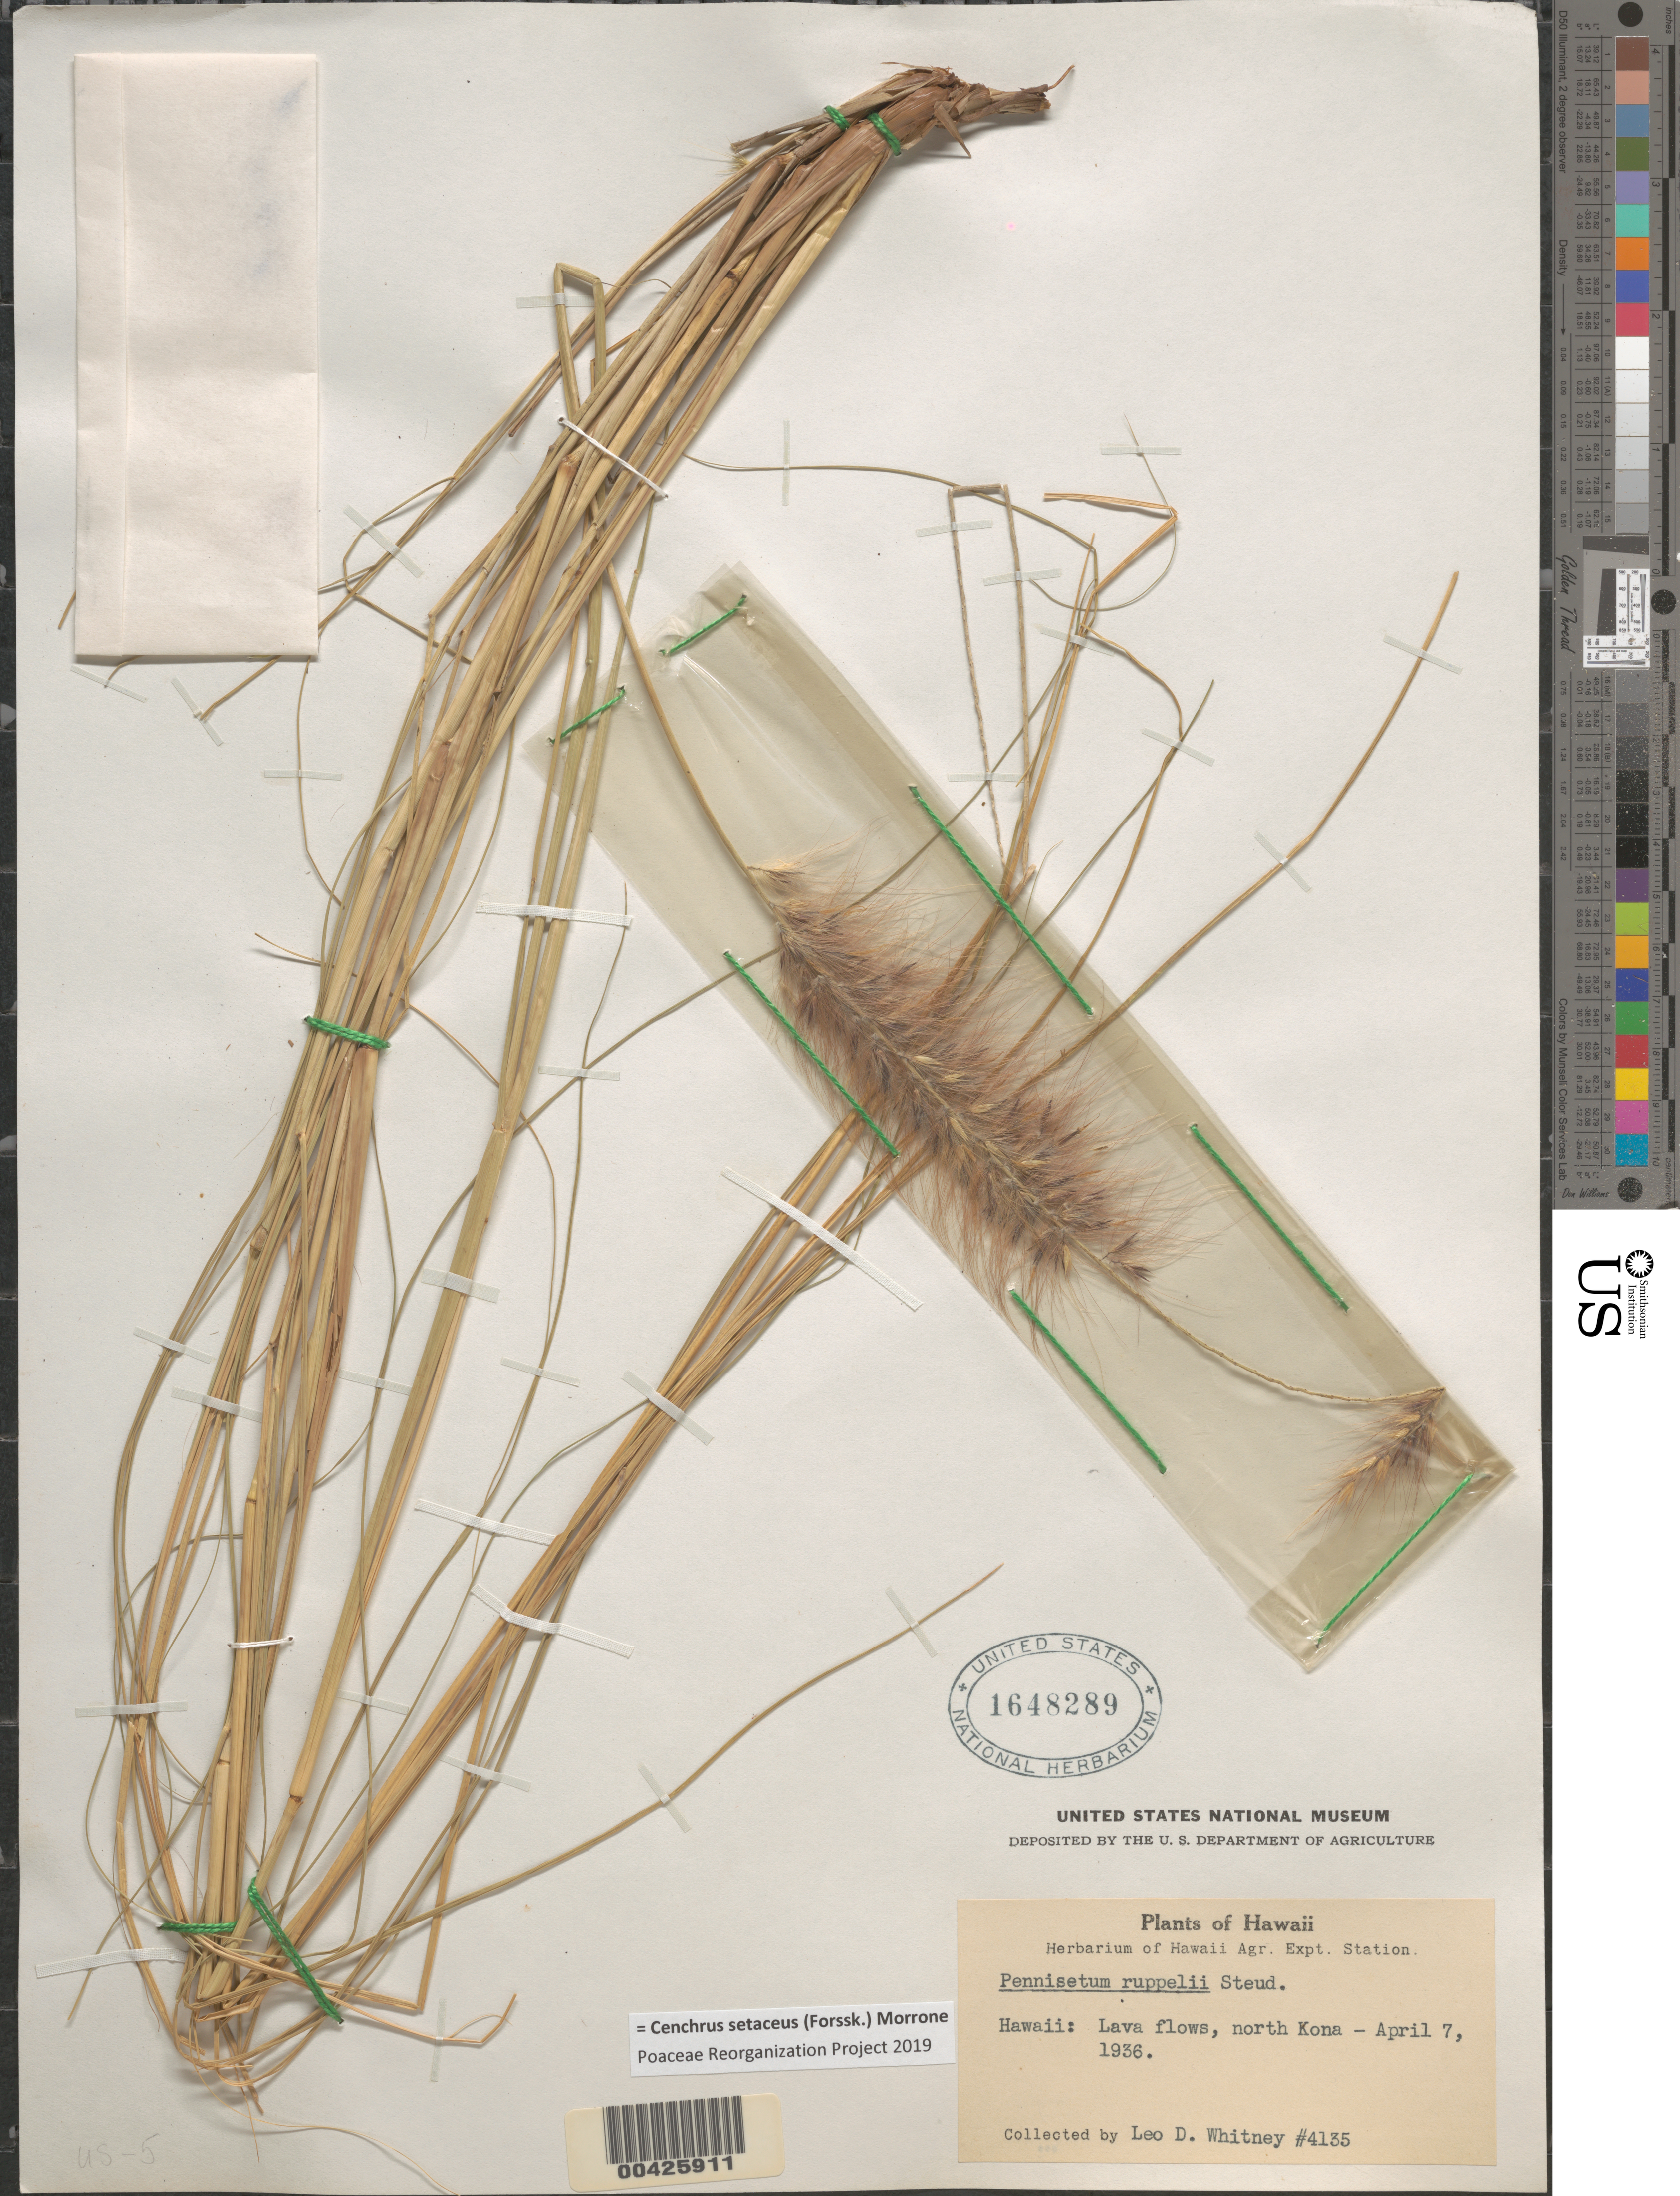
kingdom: Plantae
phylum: Tracheophyta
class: Liliopsida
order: Poales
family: Poaceae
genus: Cenchrus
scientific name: Cenchrus setaceus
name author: (Forssk.) Morrone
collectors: L. Whitney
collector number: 4135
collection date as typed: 7 Apr 1936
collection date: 1936-04-07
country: United States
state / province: Hawaii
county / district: Hawaii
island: Hawaii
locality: Lava flows, N Kona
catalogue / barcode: US 1648289